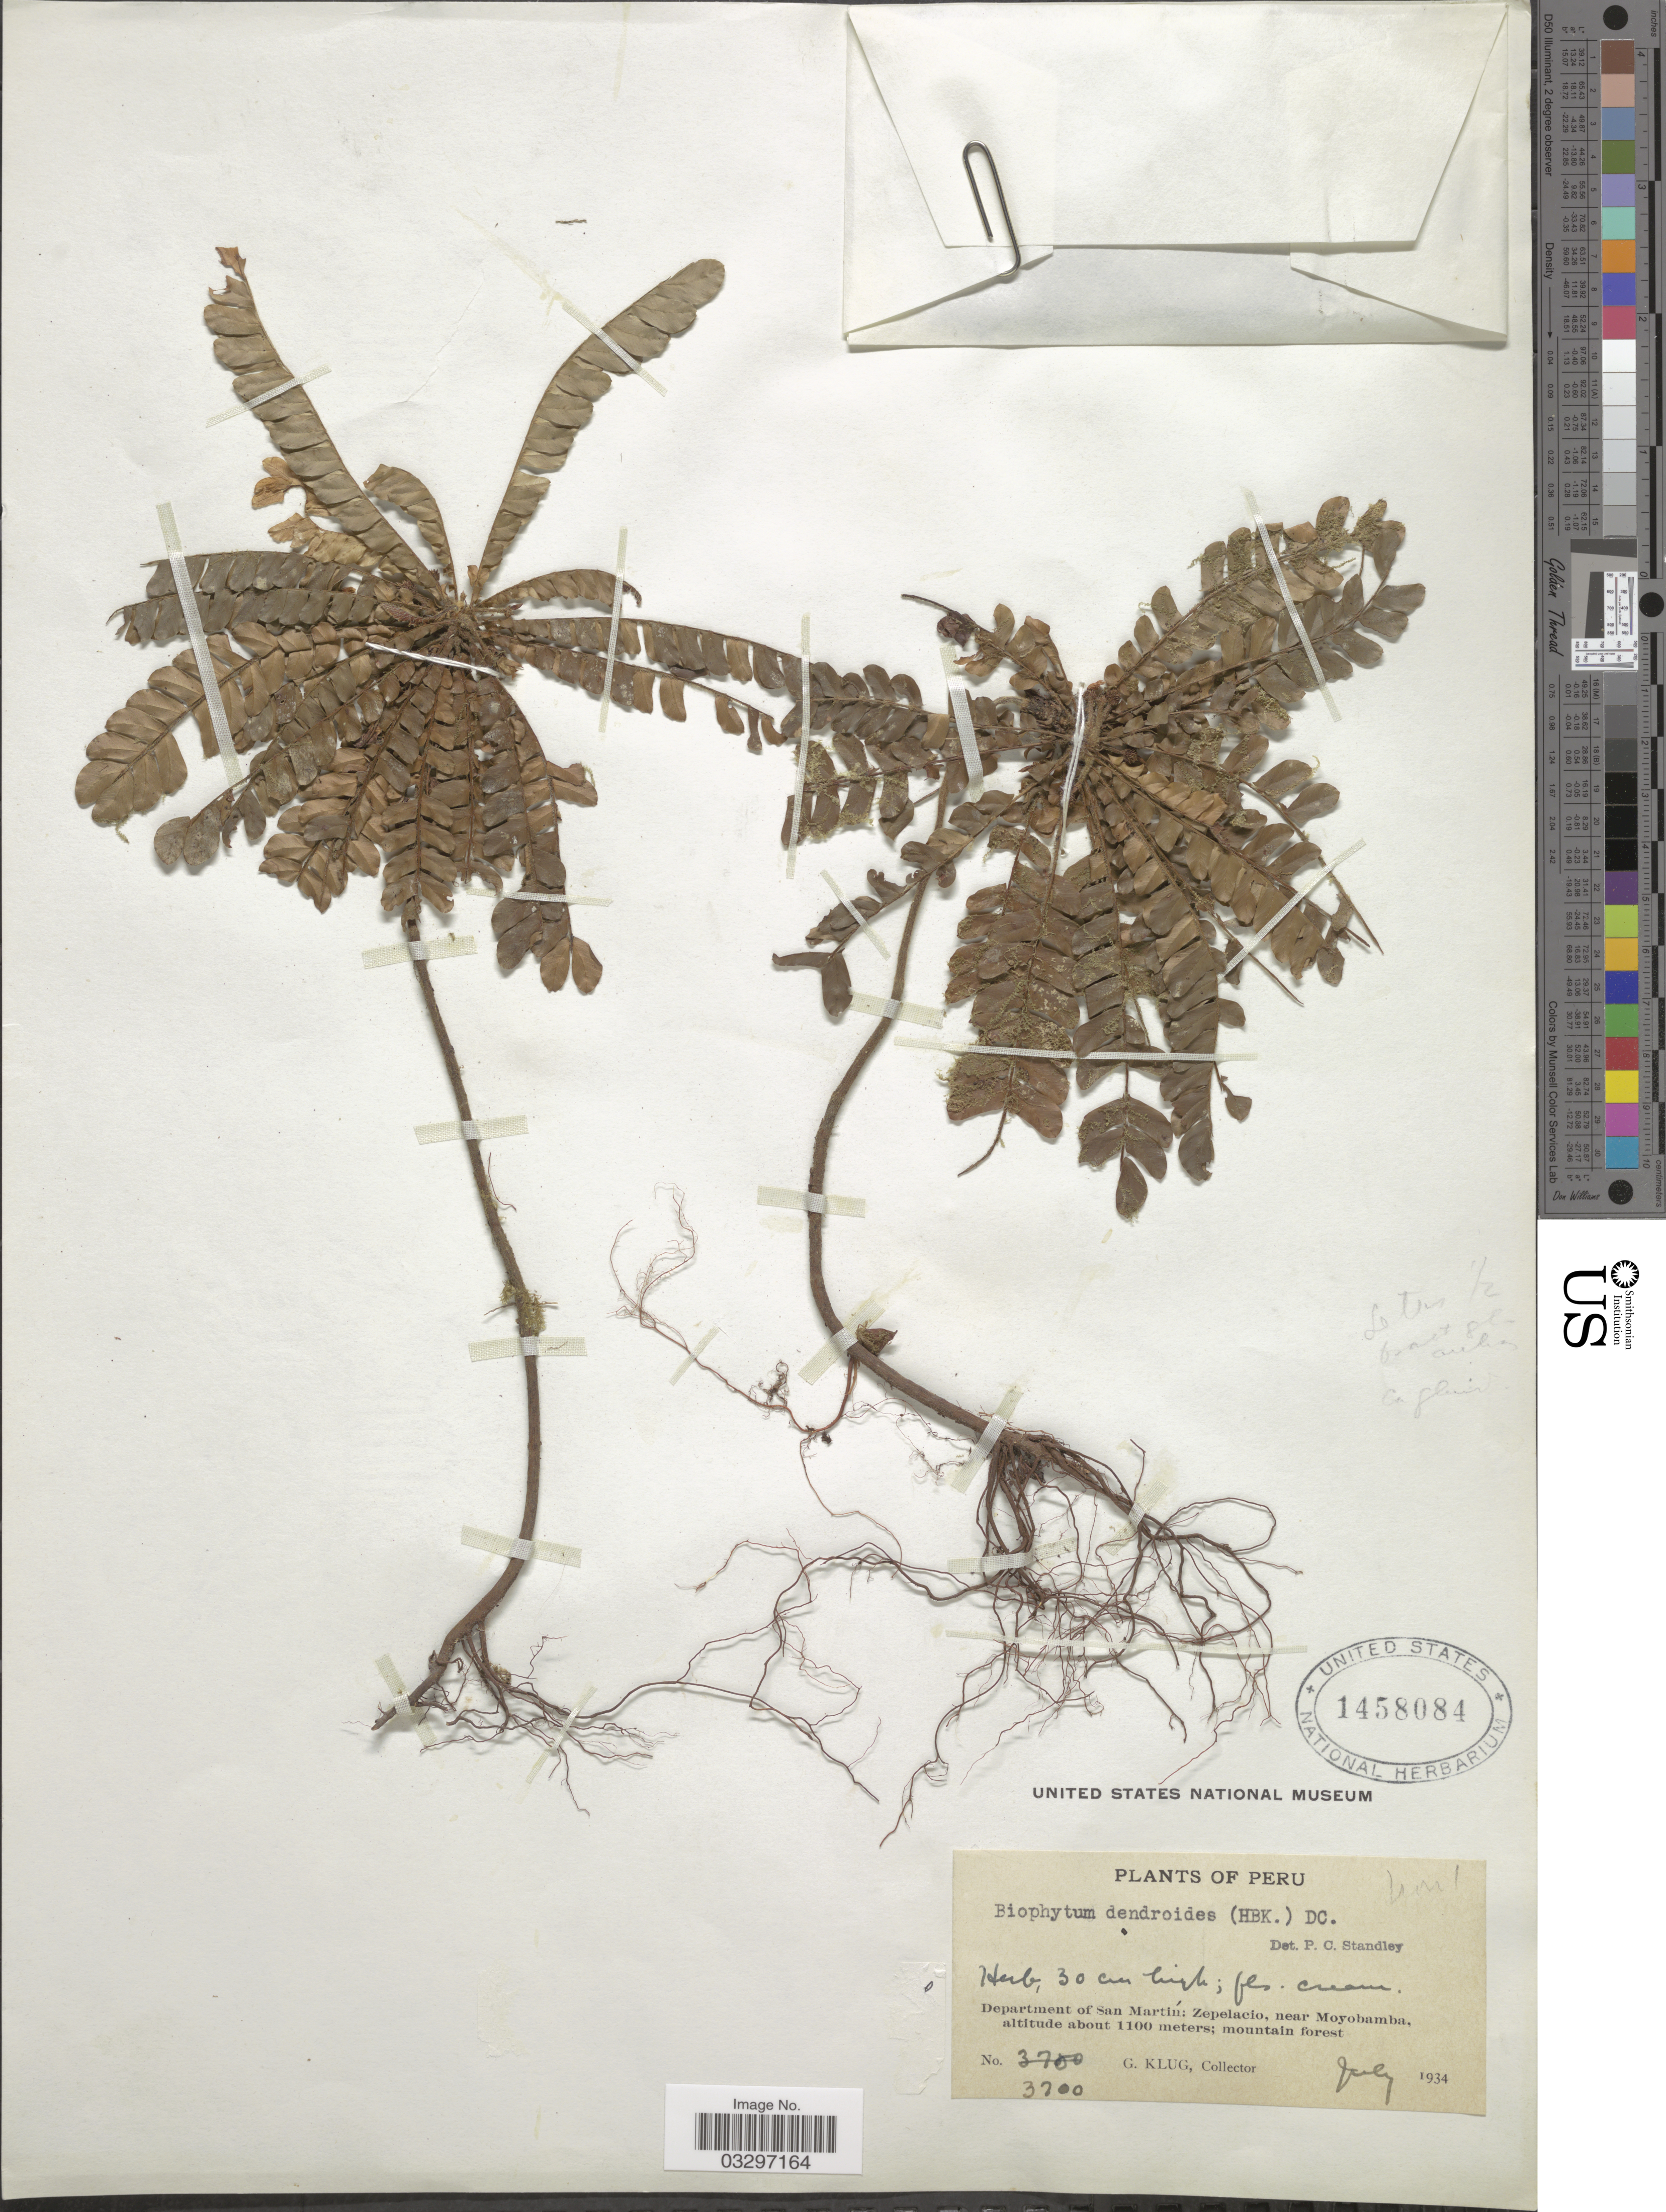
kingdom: Plantae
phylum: Tracheophyta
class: Magnoliopsida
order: Oxalidales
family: Oxalidaceae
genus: Biophytum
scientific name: Biophytum dendroides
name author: (Kunth) DC.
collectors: G. Klug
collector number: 3700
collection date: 1934-07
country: Peru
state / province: San Martín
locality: Department of San Martín: Zepelacio, near Moyobamba.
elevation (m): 1100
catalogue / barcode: US 1458084